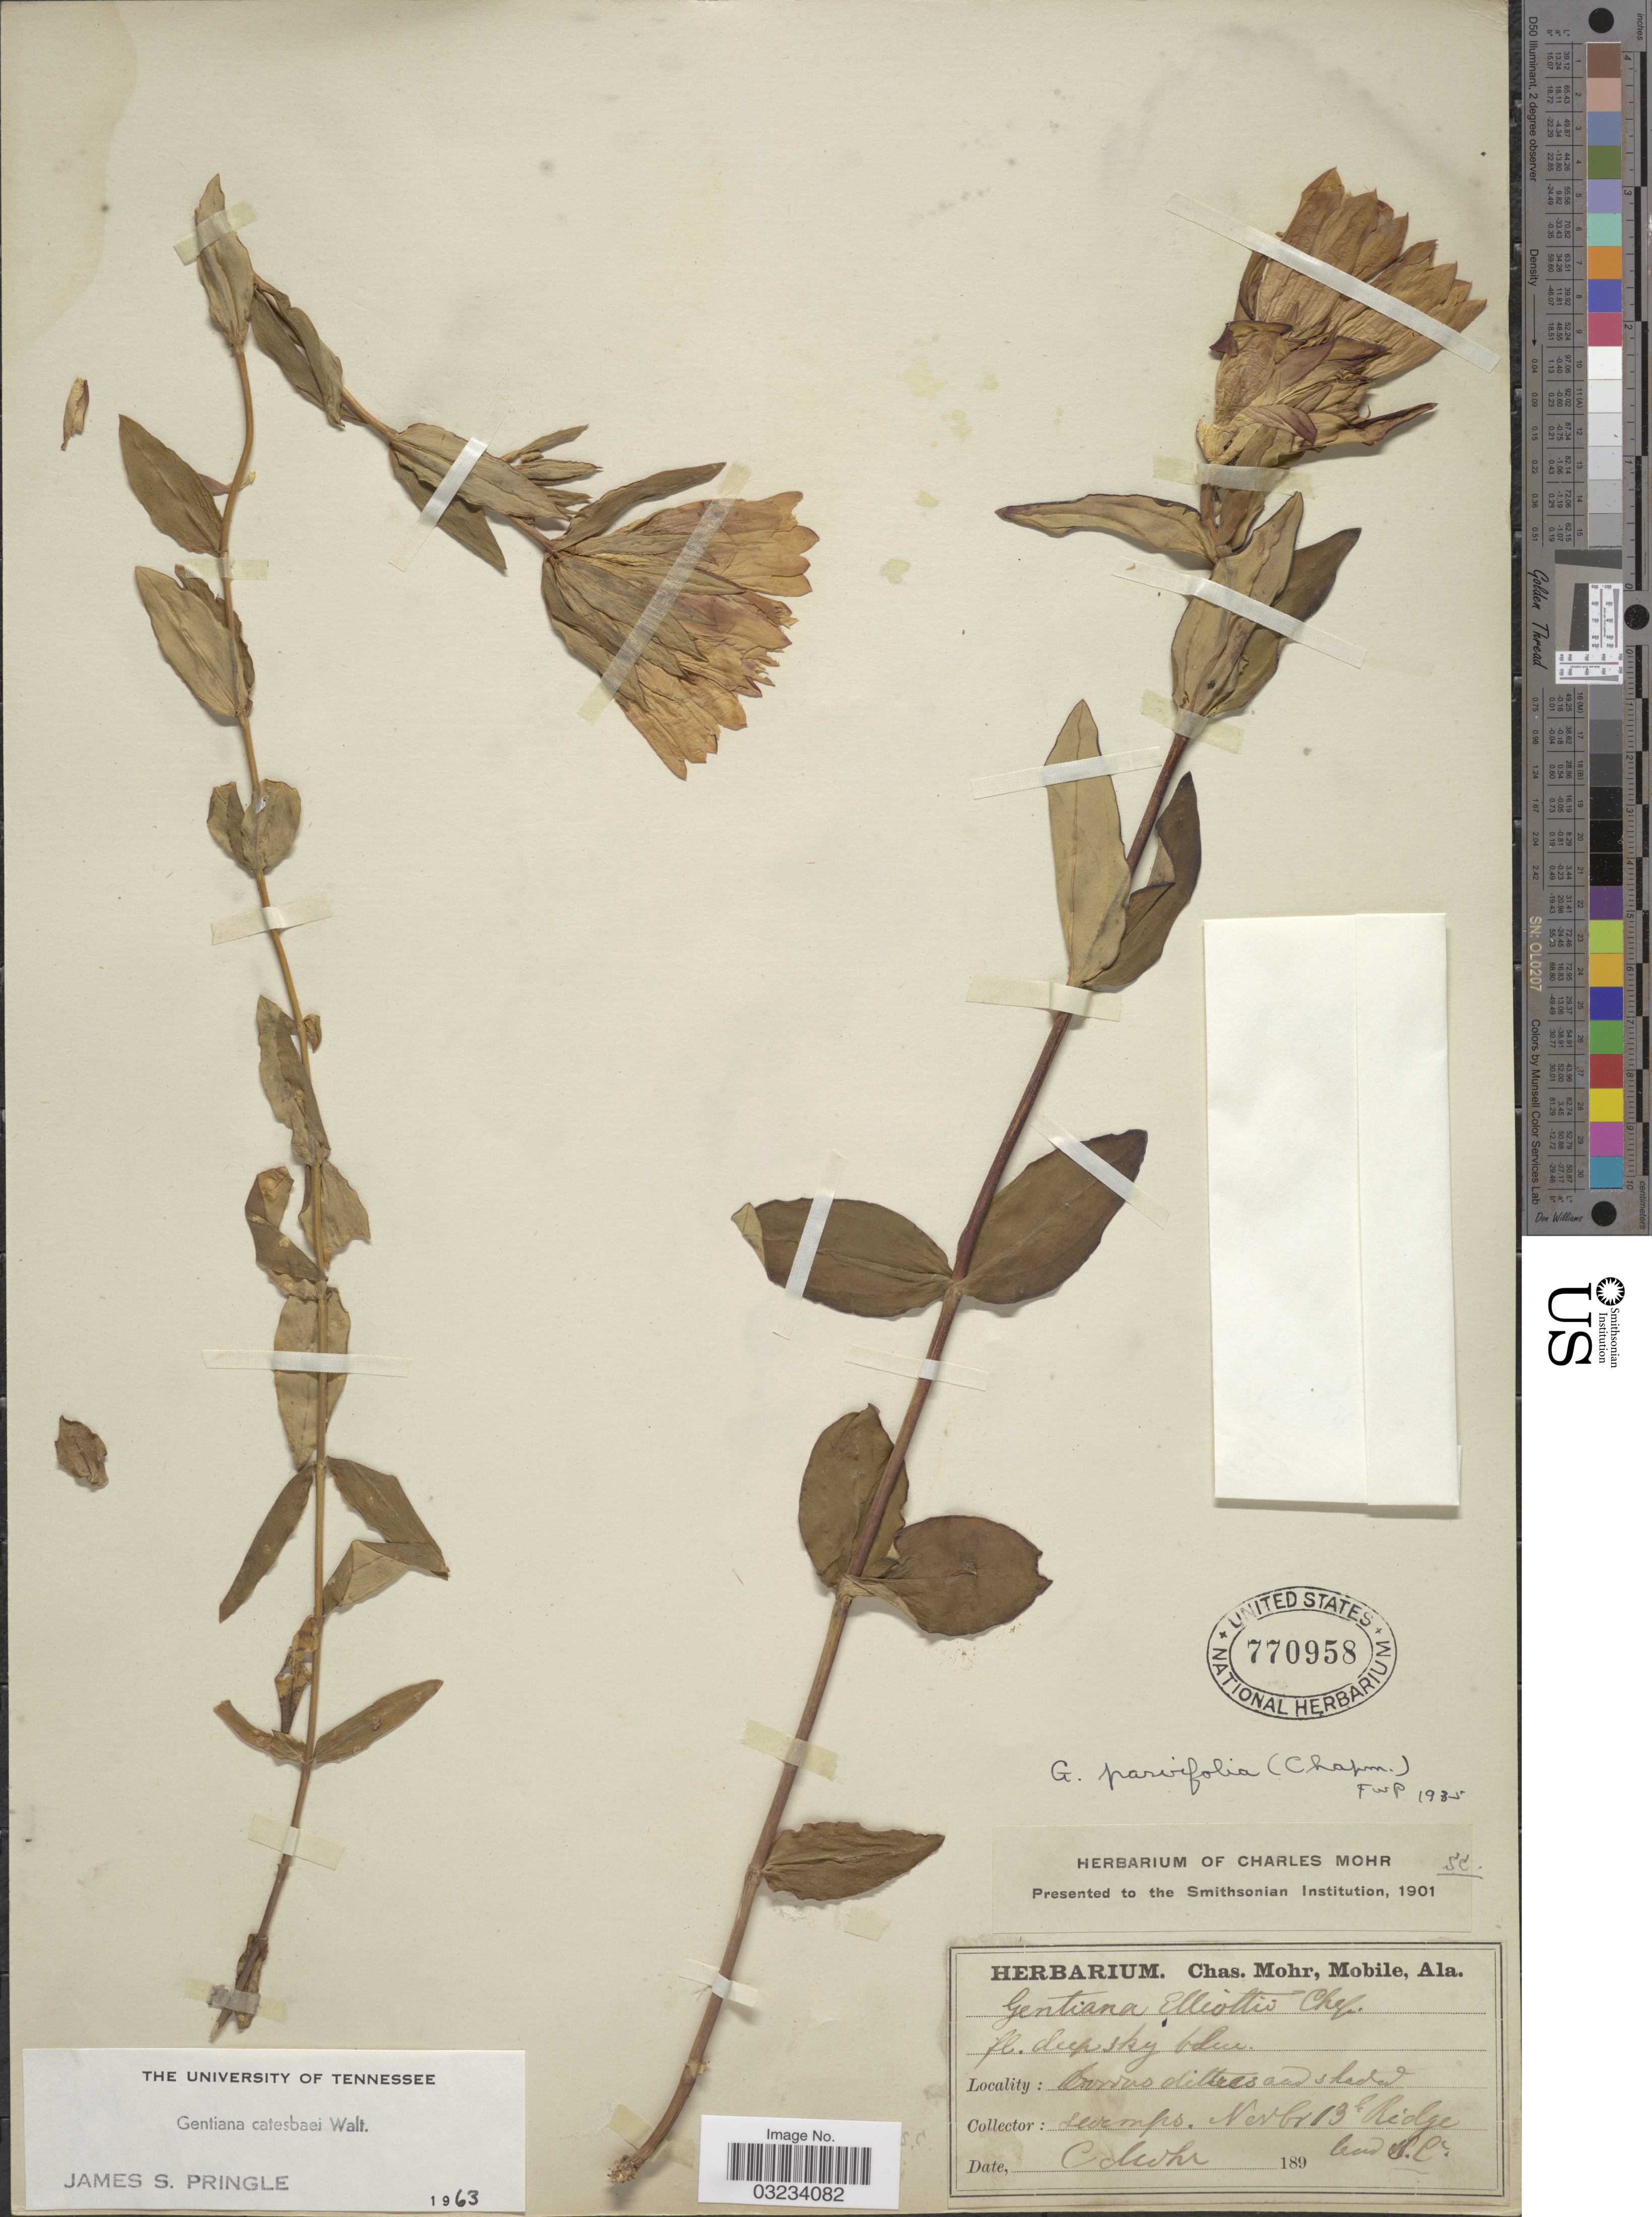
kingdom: Plantae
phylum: Tracheophyta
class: Magnoliopsida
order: Gentianales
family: Gentianaceae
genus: Gentiana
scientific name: Gentiana catesbaei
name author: Walter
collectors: C. T. Mohr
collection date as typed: Nevbr 13 189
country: United States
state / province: South Carolina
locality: Ridgeland.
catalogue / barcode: US 770958